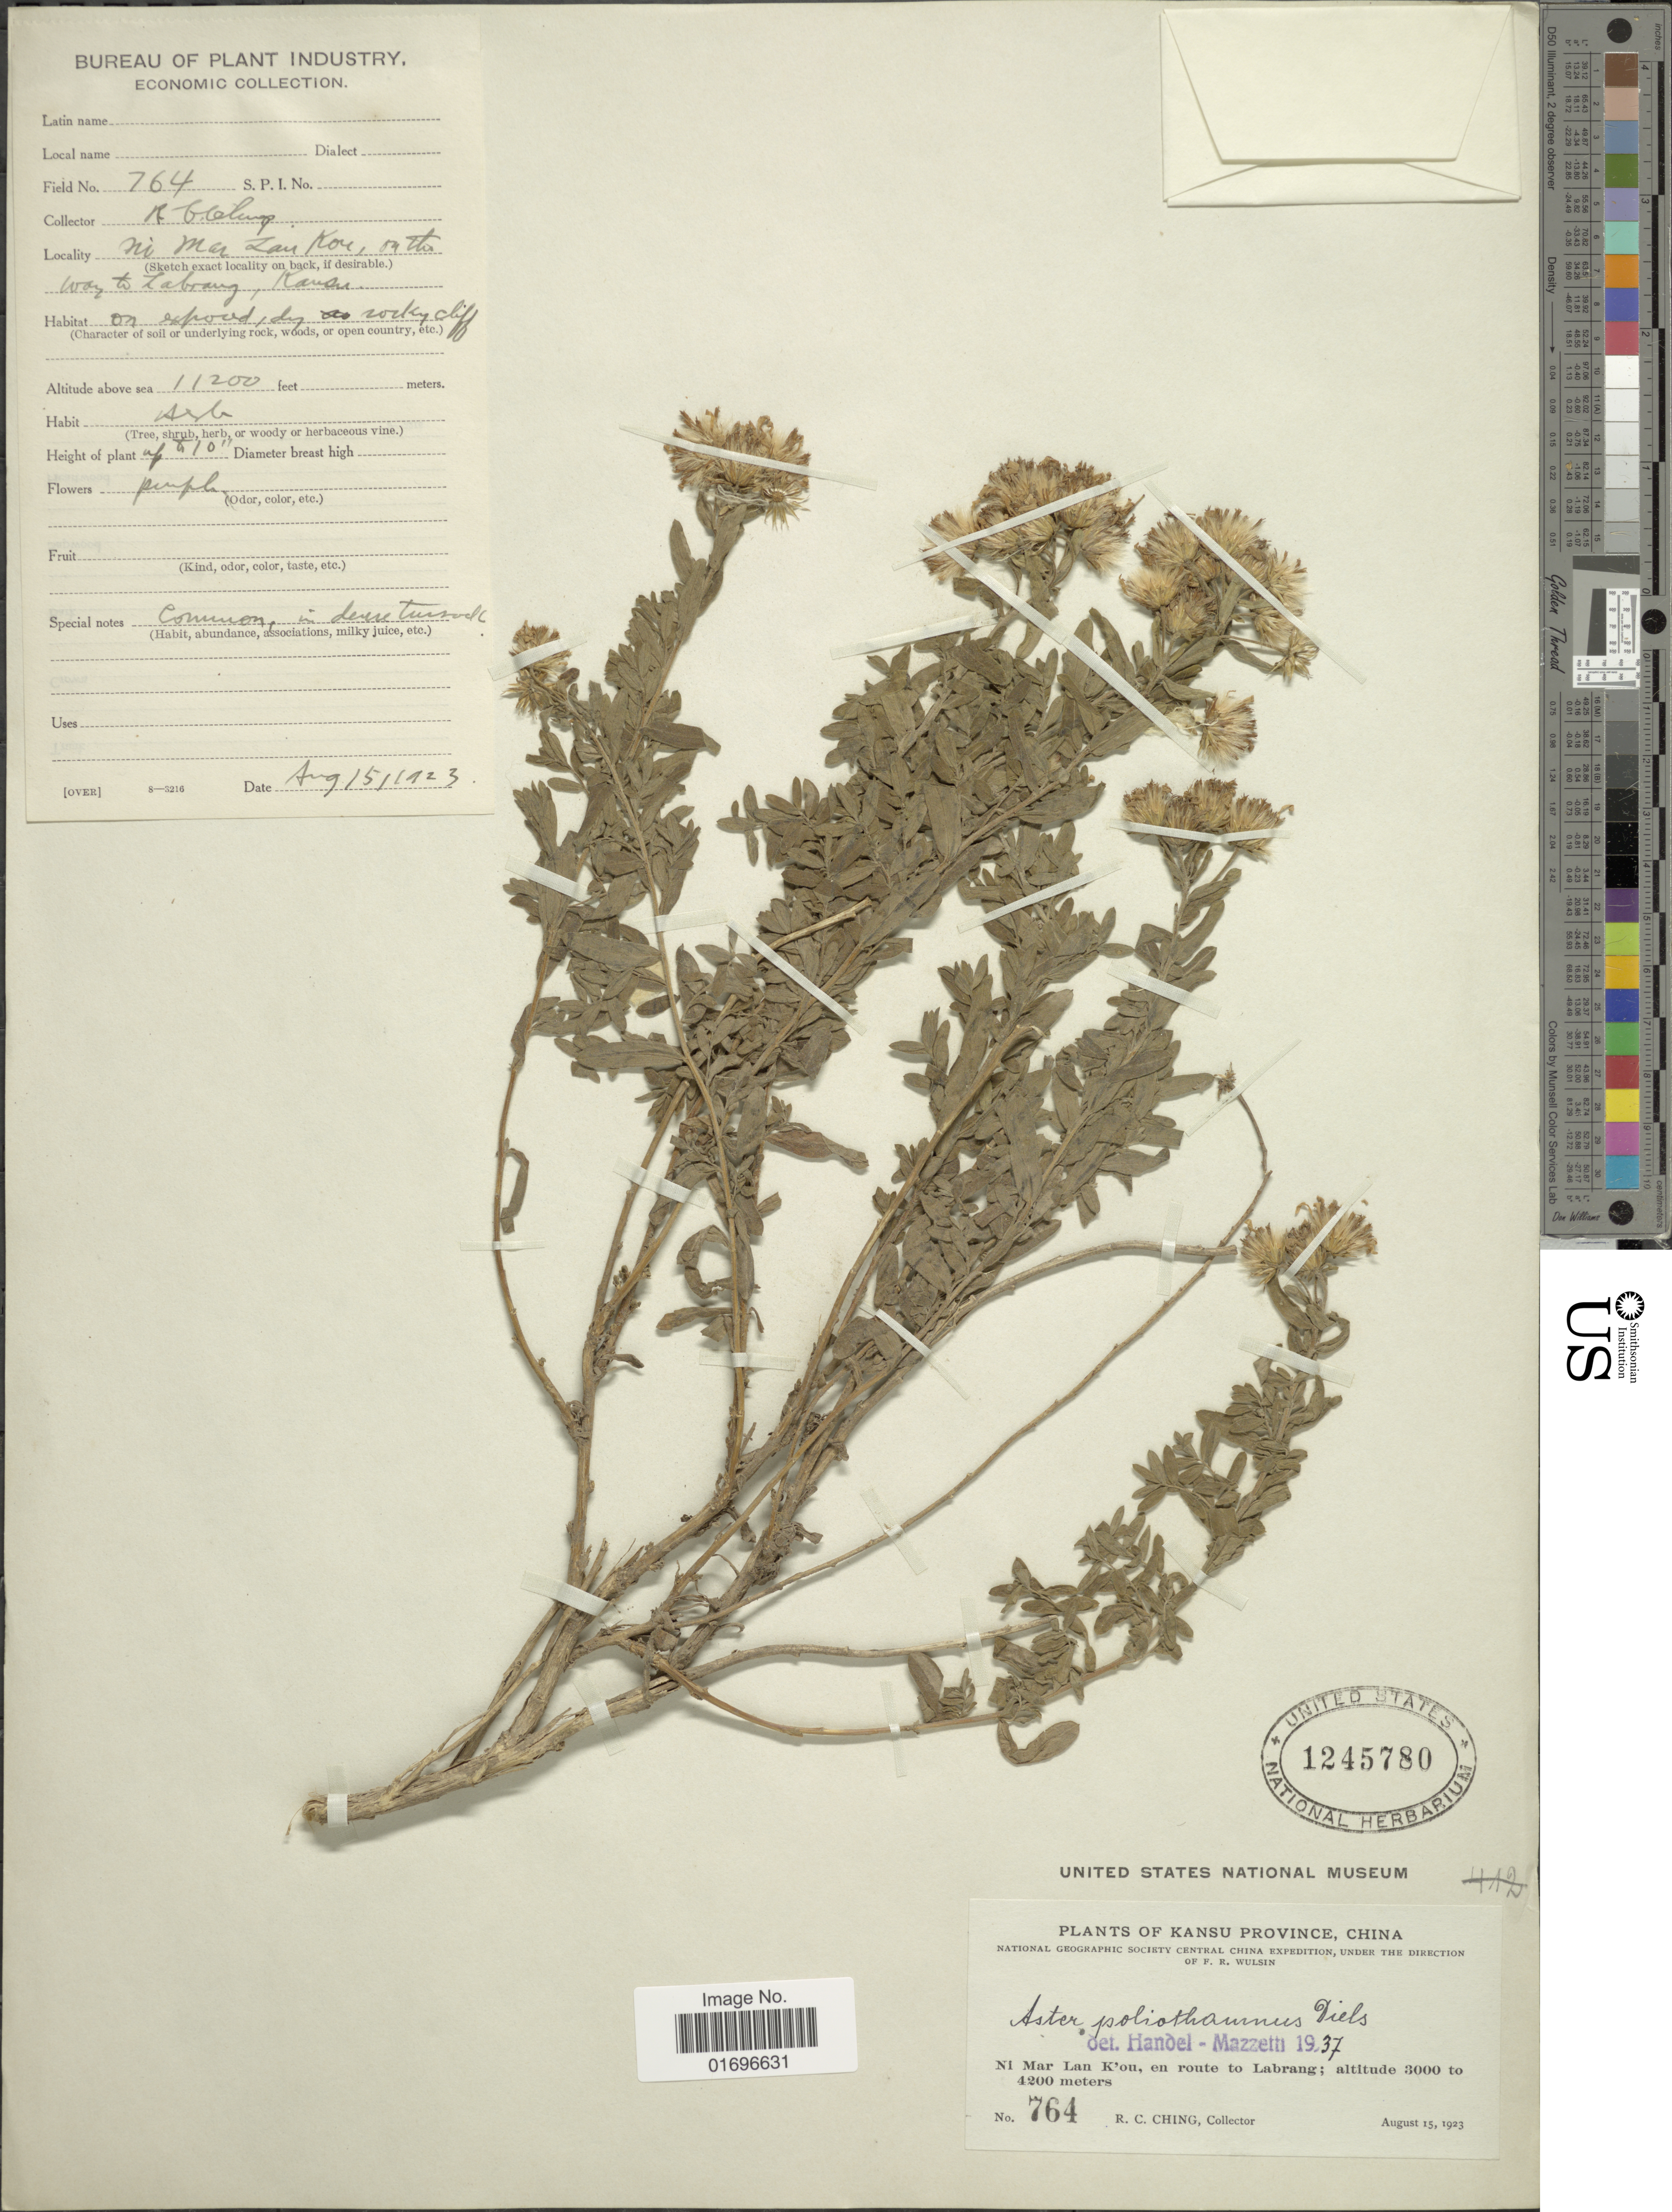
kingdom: Plantae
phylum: Tracheophyta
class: Magnoliopsida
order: Asterales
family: Asteraceae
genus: Aster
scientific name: Aster poliothamnus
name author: Diels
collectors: R. C. Ching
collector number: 764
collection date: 1923-08-15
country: China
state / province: Gansu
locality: Kansu Province, China. Ni Mar Lan K'ou, en route to Labrang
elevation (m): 3000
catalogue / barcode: US 1245780